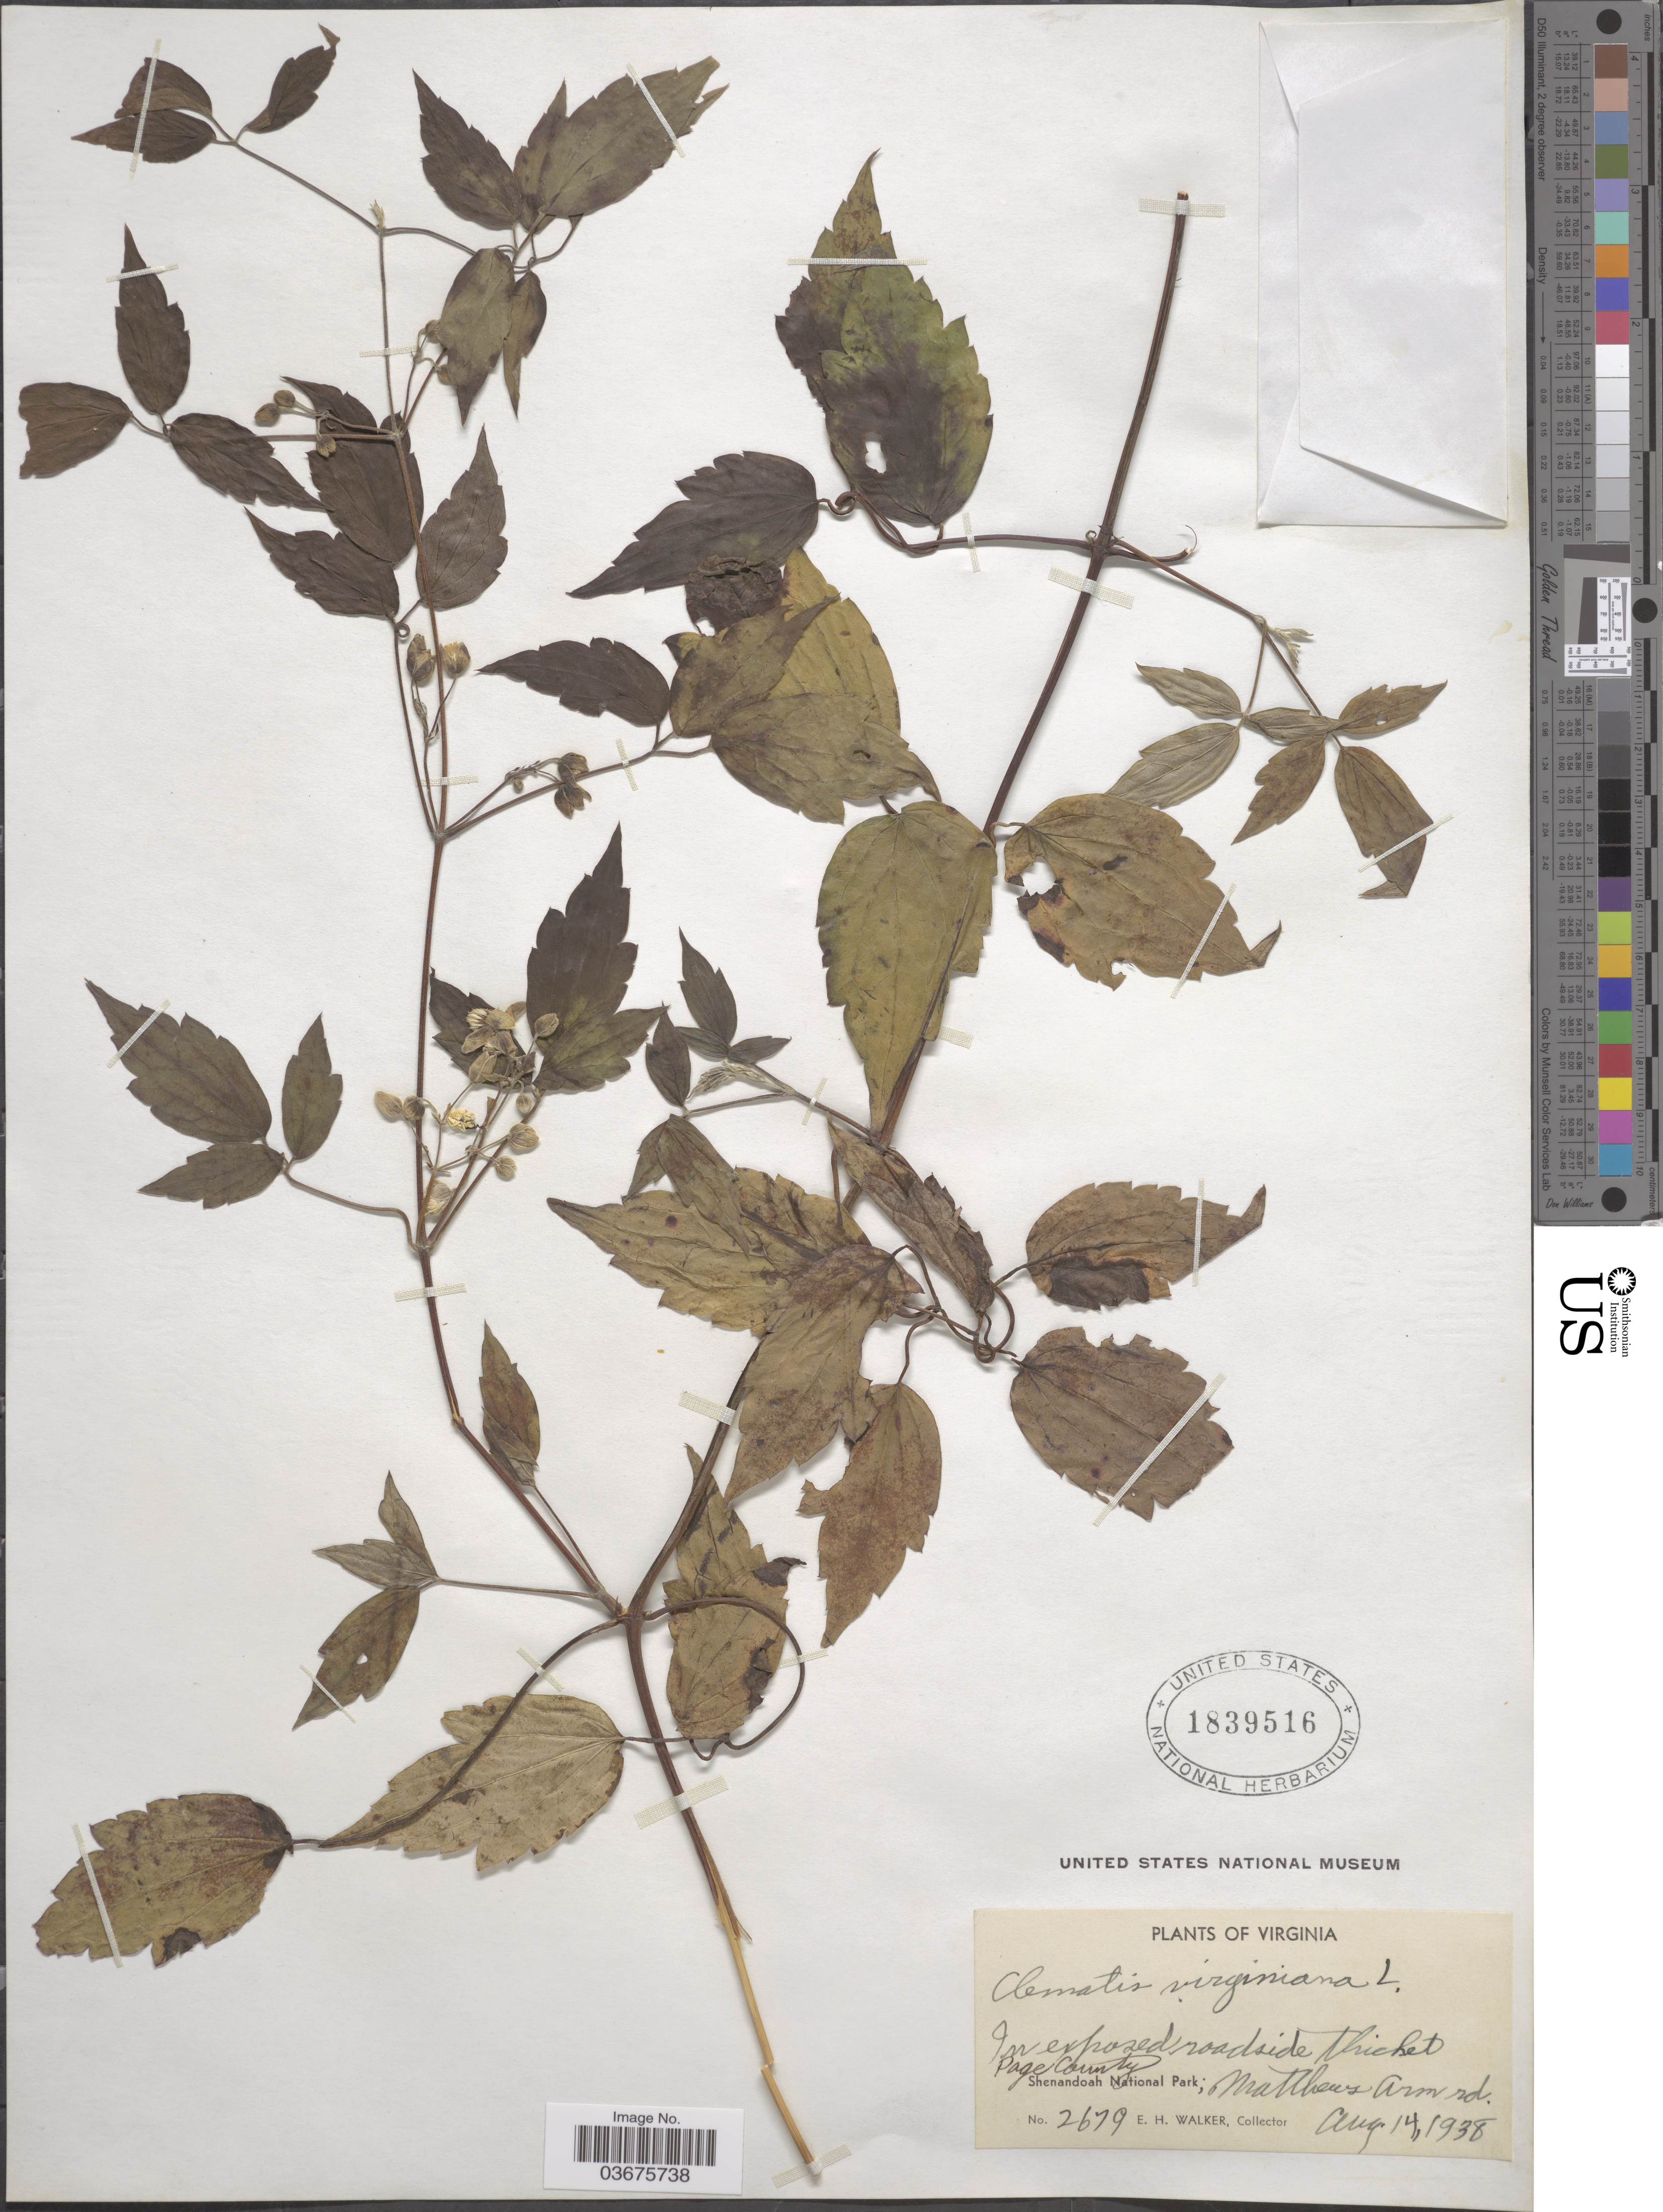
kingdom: Plantae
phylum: Tracheophyta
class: Magnoliopsida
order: Ranunculales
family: Ranunculaceae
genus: Clematis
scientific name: Clematis virginiana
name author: L.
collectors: E. H. Walker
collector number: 2679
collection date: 1938-08-14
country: United States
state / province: Virginia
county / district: Page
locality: Shenandoah National Park; Matthews Arm rd.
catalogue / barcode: US 1839516